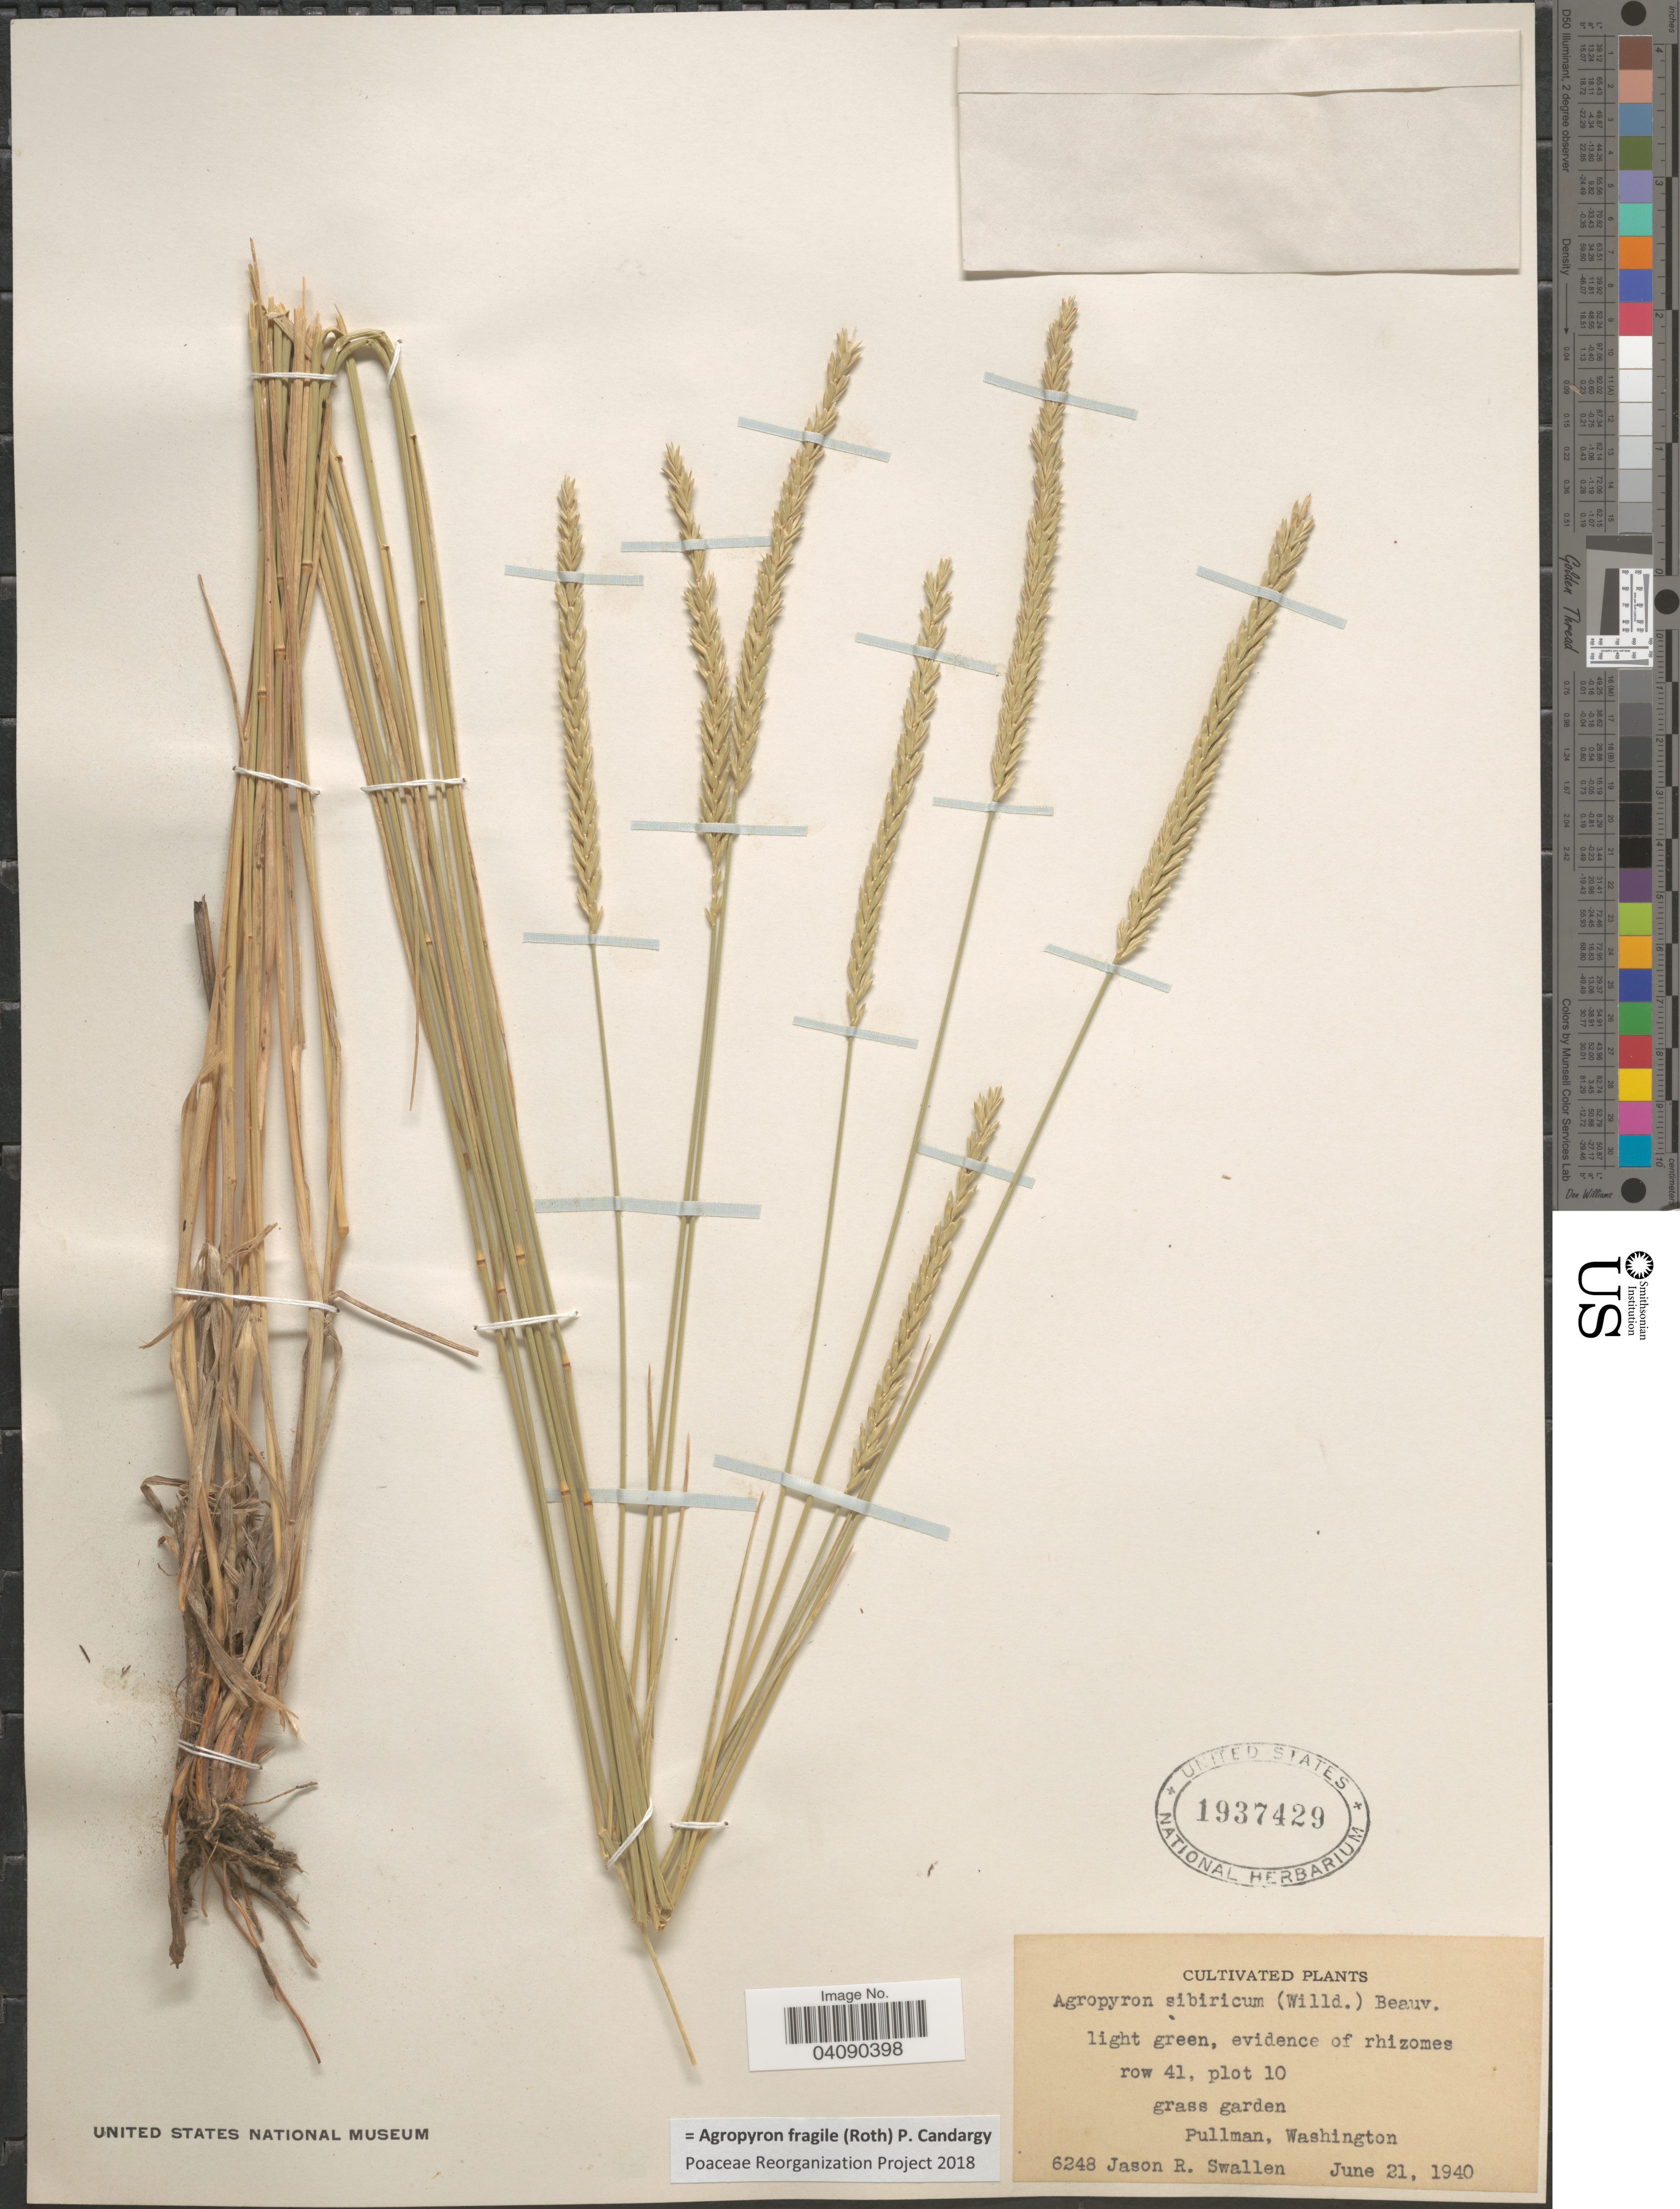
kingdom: Plantae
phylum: Tracheophyta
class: Liliopsida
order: Poales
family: Poaceae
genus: Agropyron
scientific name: Agropyron fragile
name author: (Roth) Candargy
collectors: J. R. Swallen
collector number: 6248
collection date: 1940-06-21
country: United States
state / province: Washington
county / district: Whitman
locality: Row 41, plot 10. Grass garden. Pullman.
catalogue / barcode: US 1937429